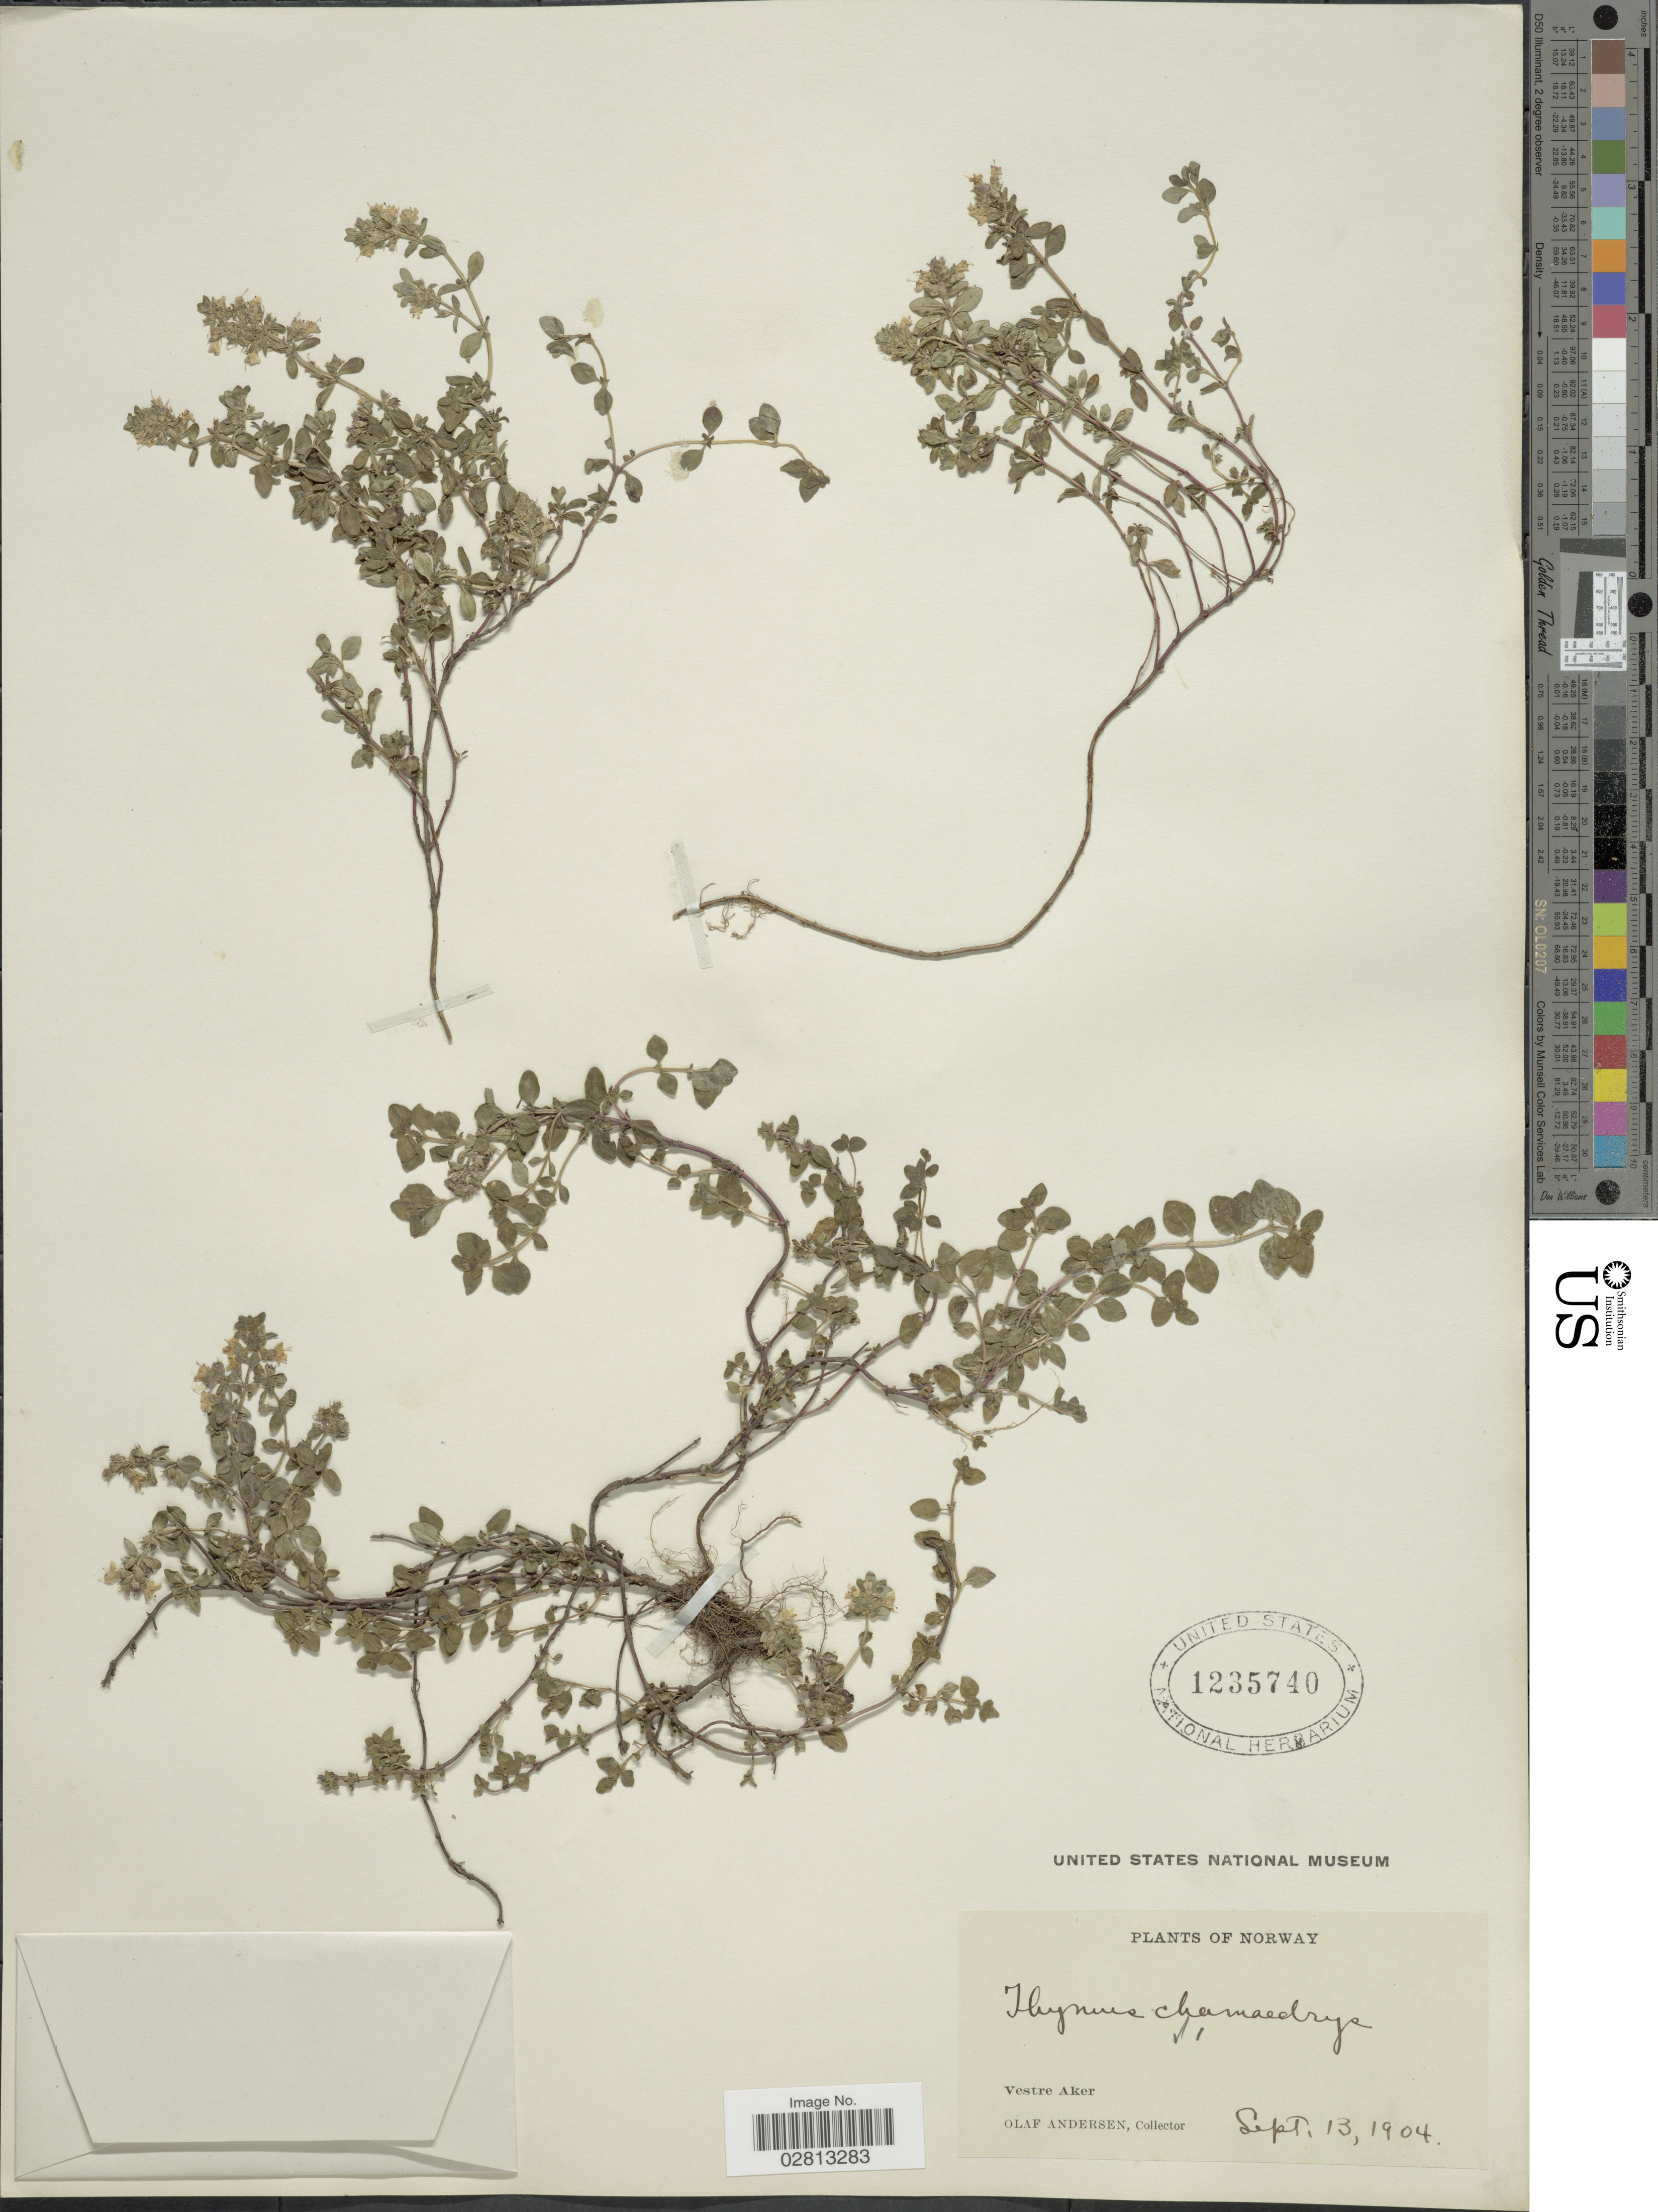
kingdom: Plantae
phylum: Tracheophyta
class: Magnoliopsida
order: Lamiales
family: Lamiaceae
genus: Thymus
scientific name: Thymus chamaedrys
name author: Fr.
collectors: O. Andersen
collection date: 1904-09-13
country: Norway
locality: Vestre Aker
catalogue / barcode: US 1235740